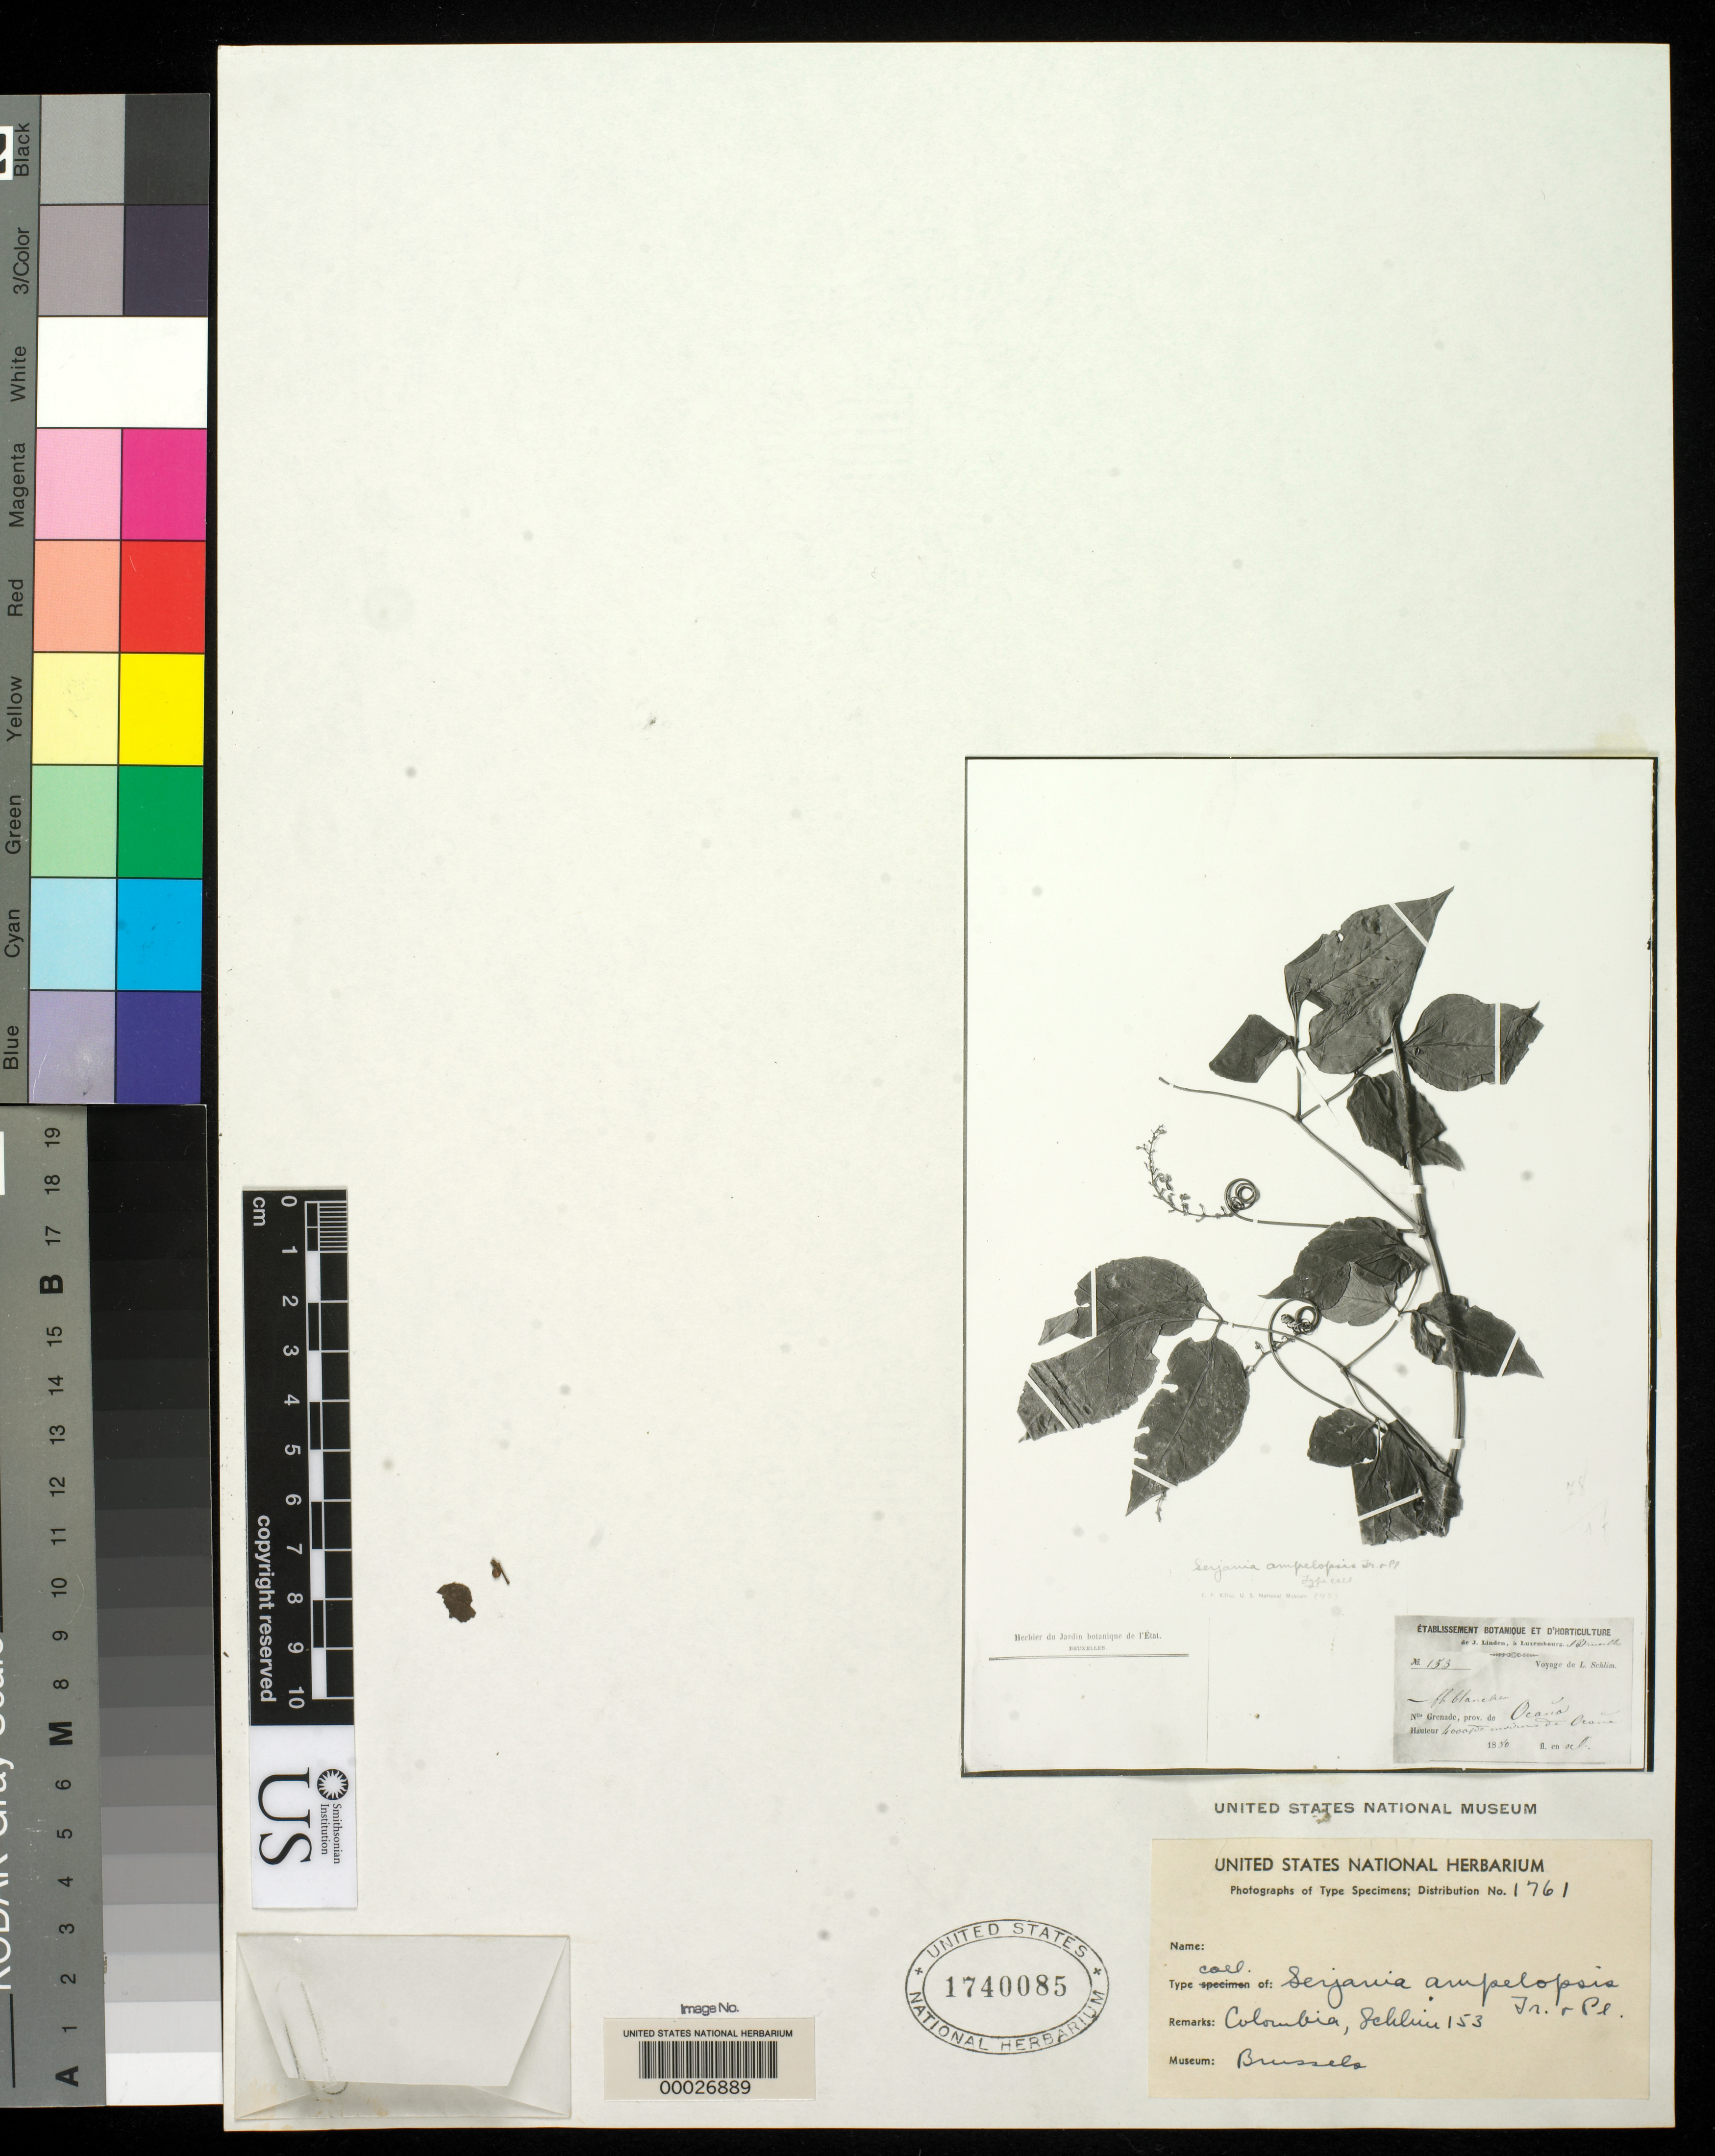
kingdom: Plantae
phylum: Tracheophyta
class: Magnoliopsida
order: Sapindales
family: Sapindaceae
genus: Serjania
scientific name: Serjania ampelopsis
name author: Planch. & Linden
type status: Type Fragment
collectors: L. Schlim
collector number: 153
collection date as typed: Oct 1850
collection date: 1850-10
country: Colombia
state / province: Norte de Santander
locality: Ocana.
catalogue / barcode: US 1740085